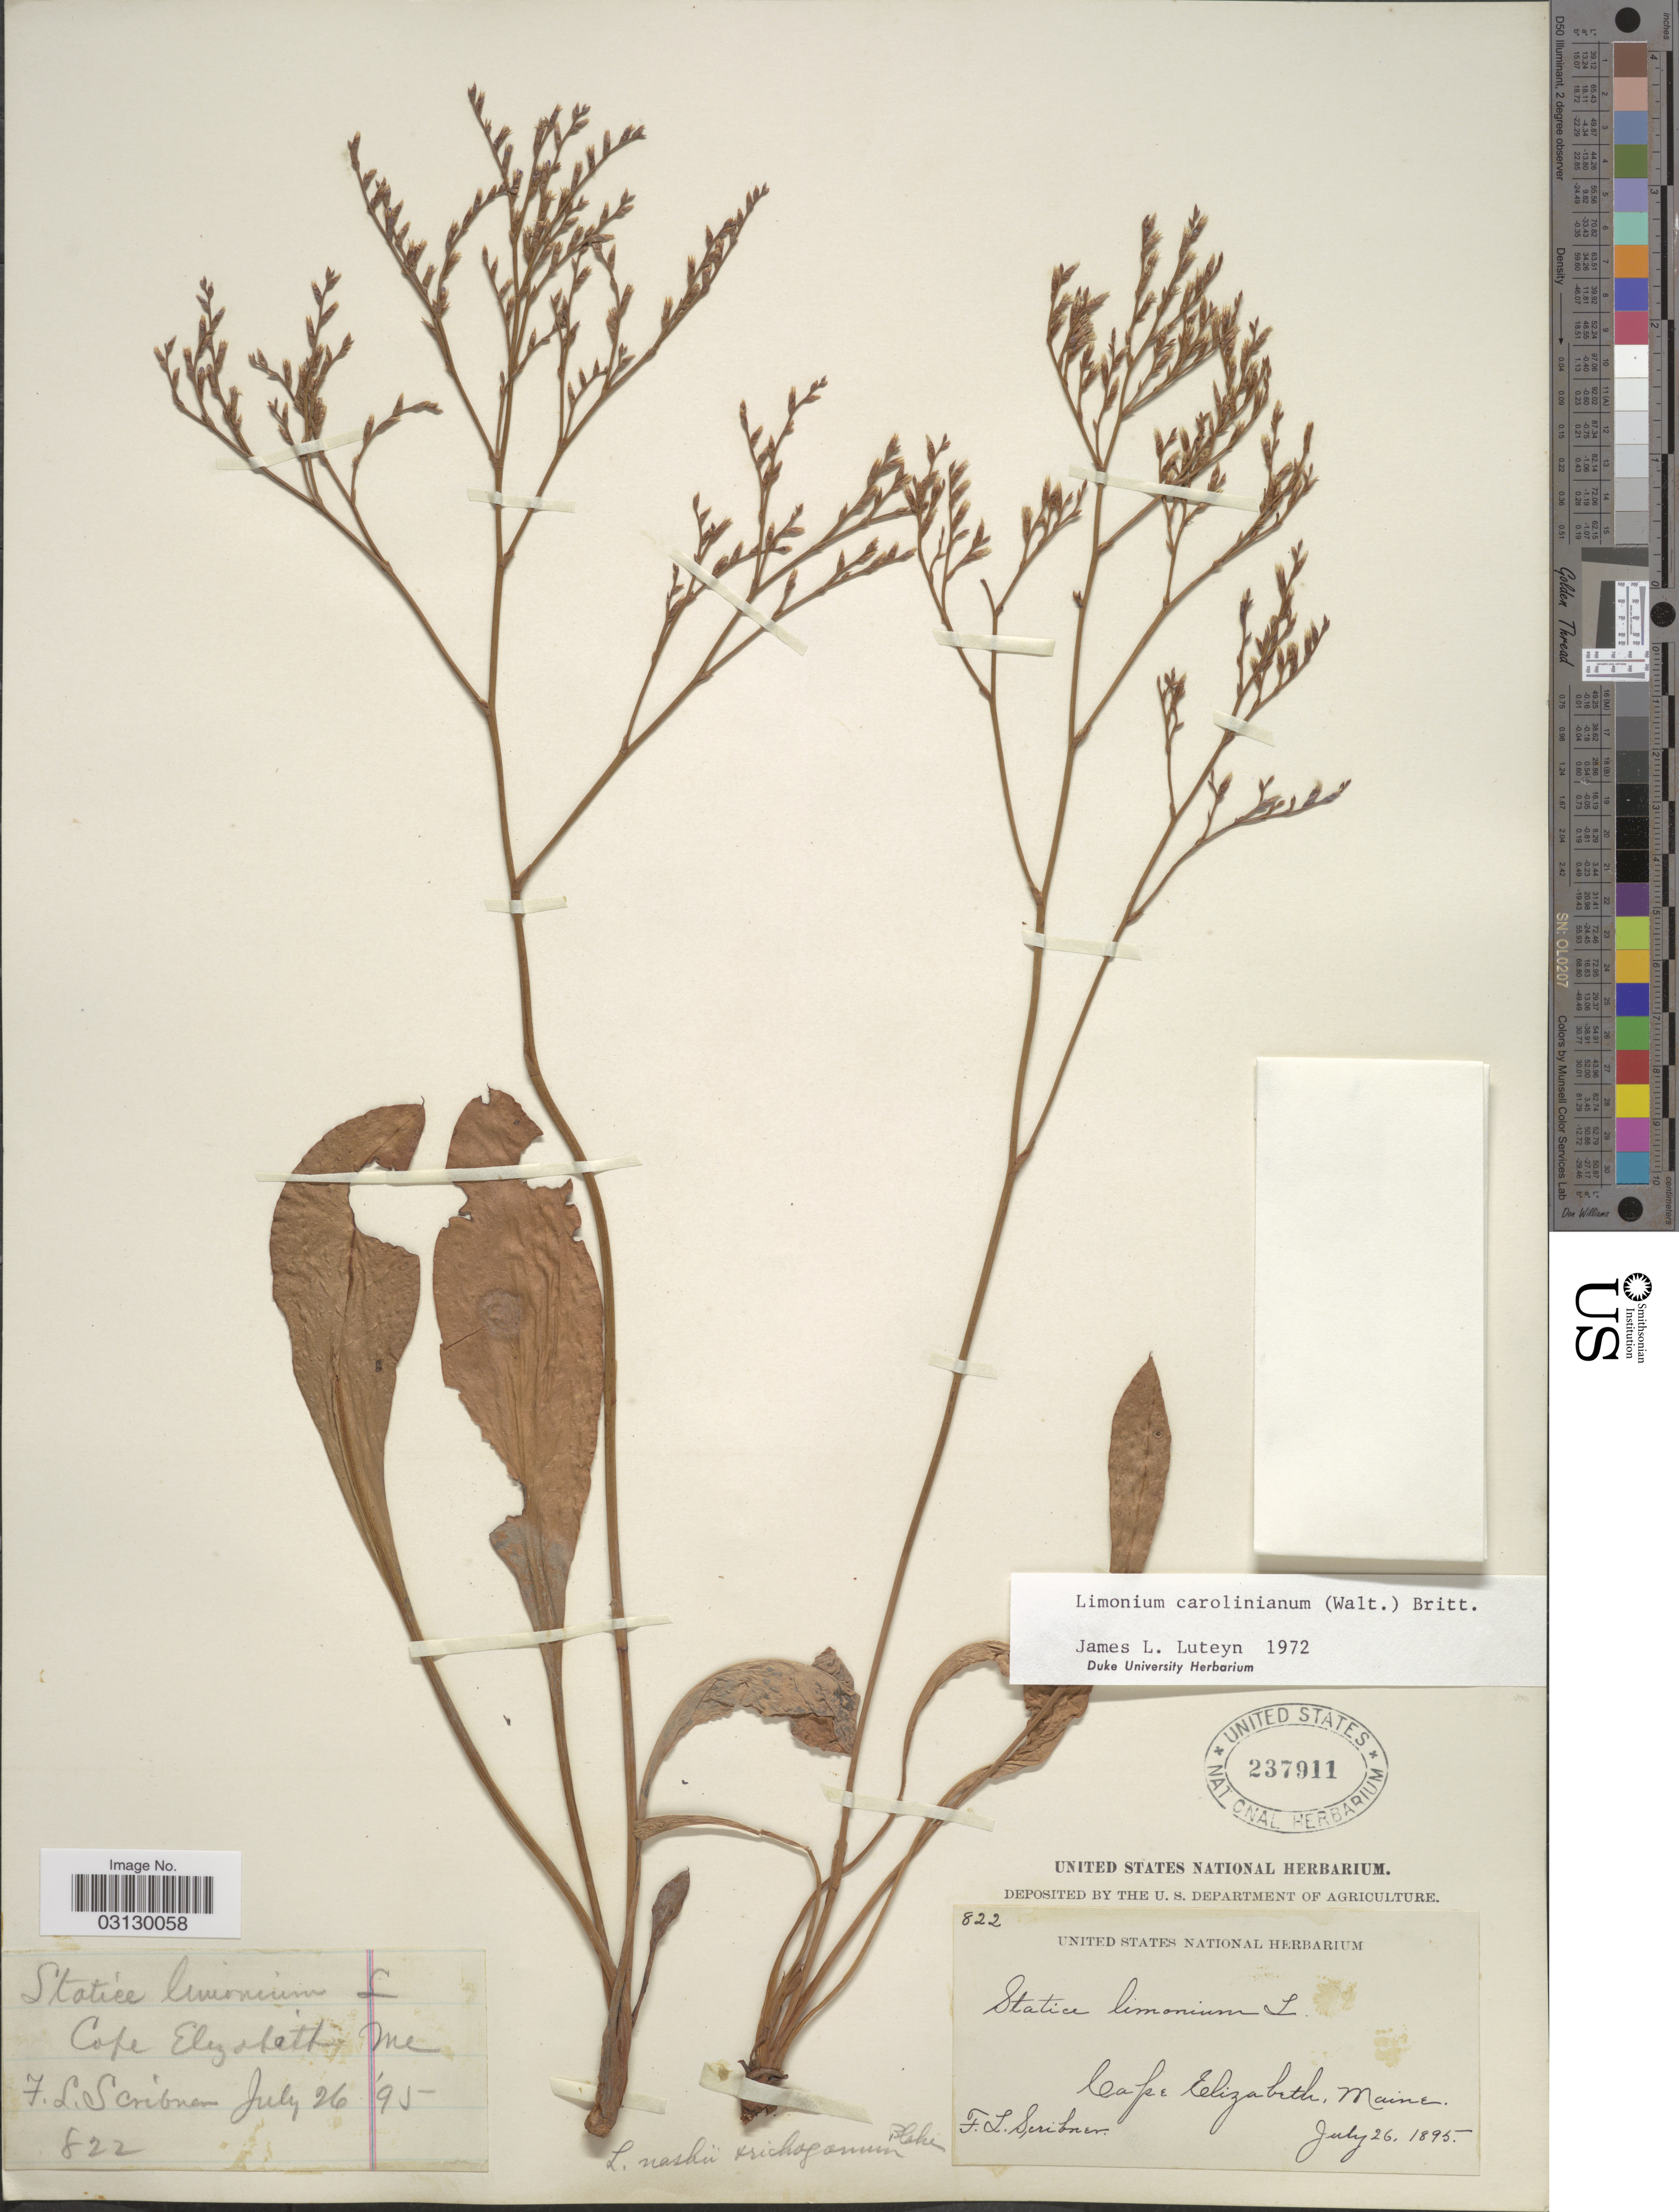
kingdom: Plantae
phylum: Tracheophyta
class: Magnoliopsida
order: Caryophyllales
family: Plumbaginaceae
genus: Limonium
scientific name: Limonium carolinianum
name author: (Walter) Britton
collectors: F. L. Scribner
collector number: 822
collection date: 1895-07-26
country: United States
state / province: Maine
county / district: Cumberland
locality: Cape Elizabeth.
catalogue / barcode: US 237911